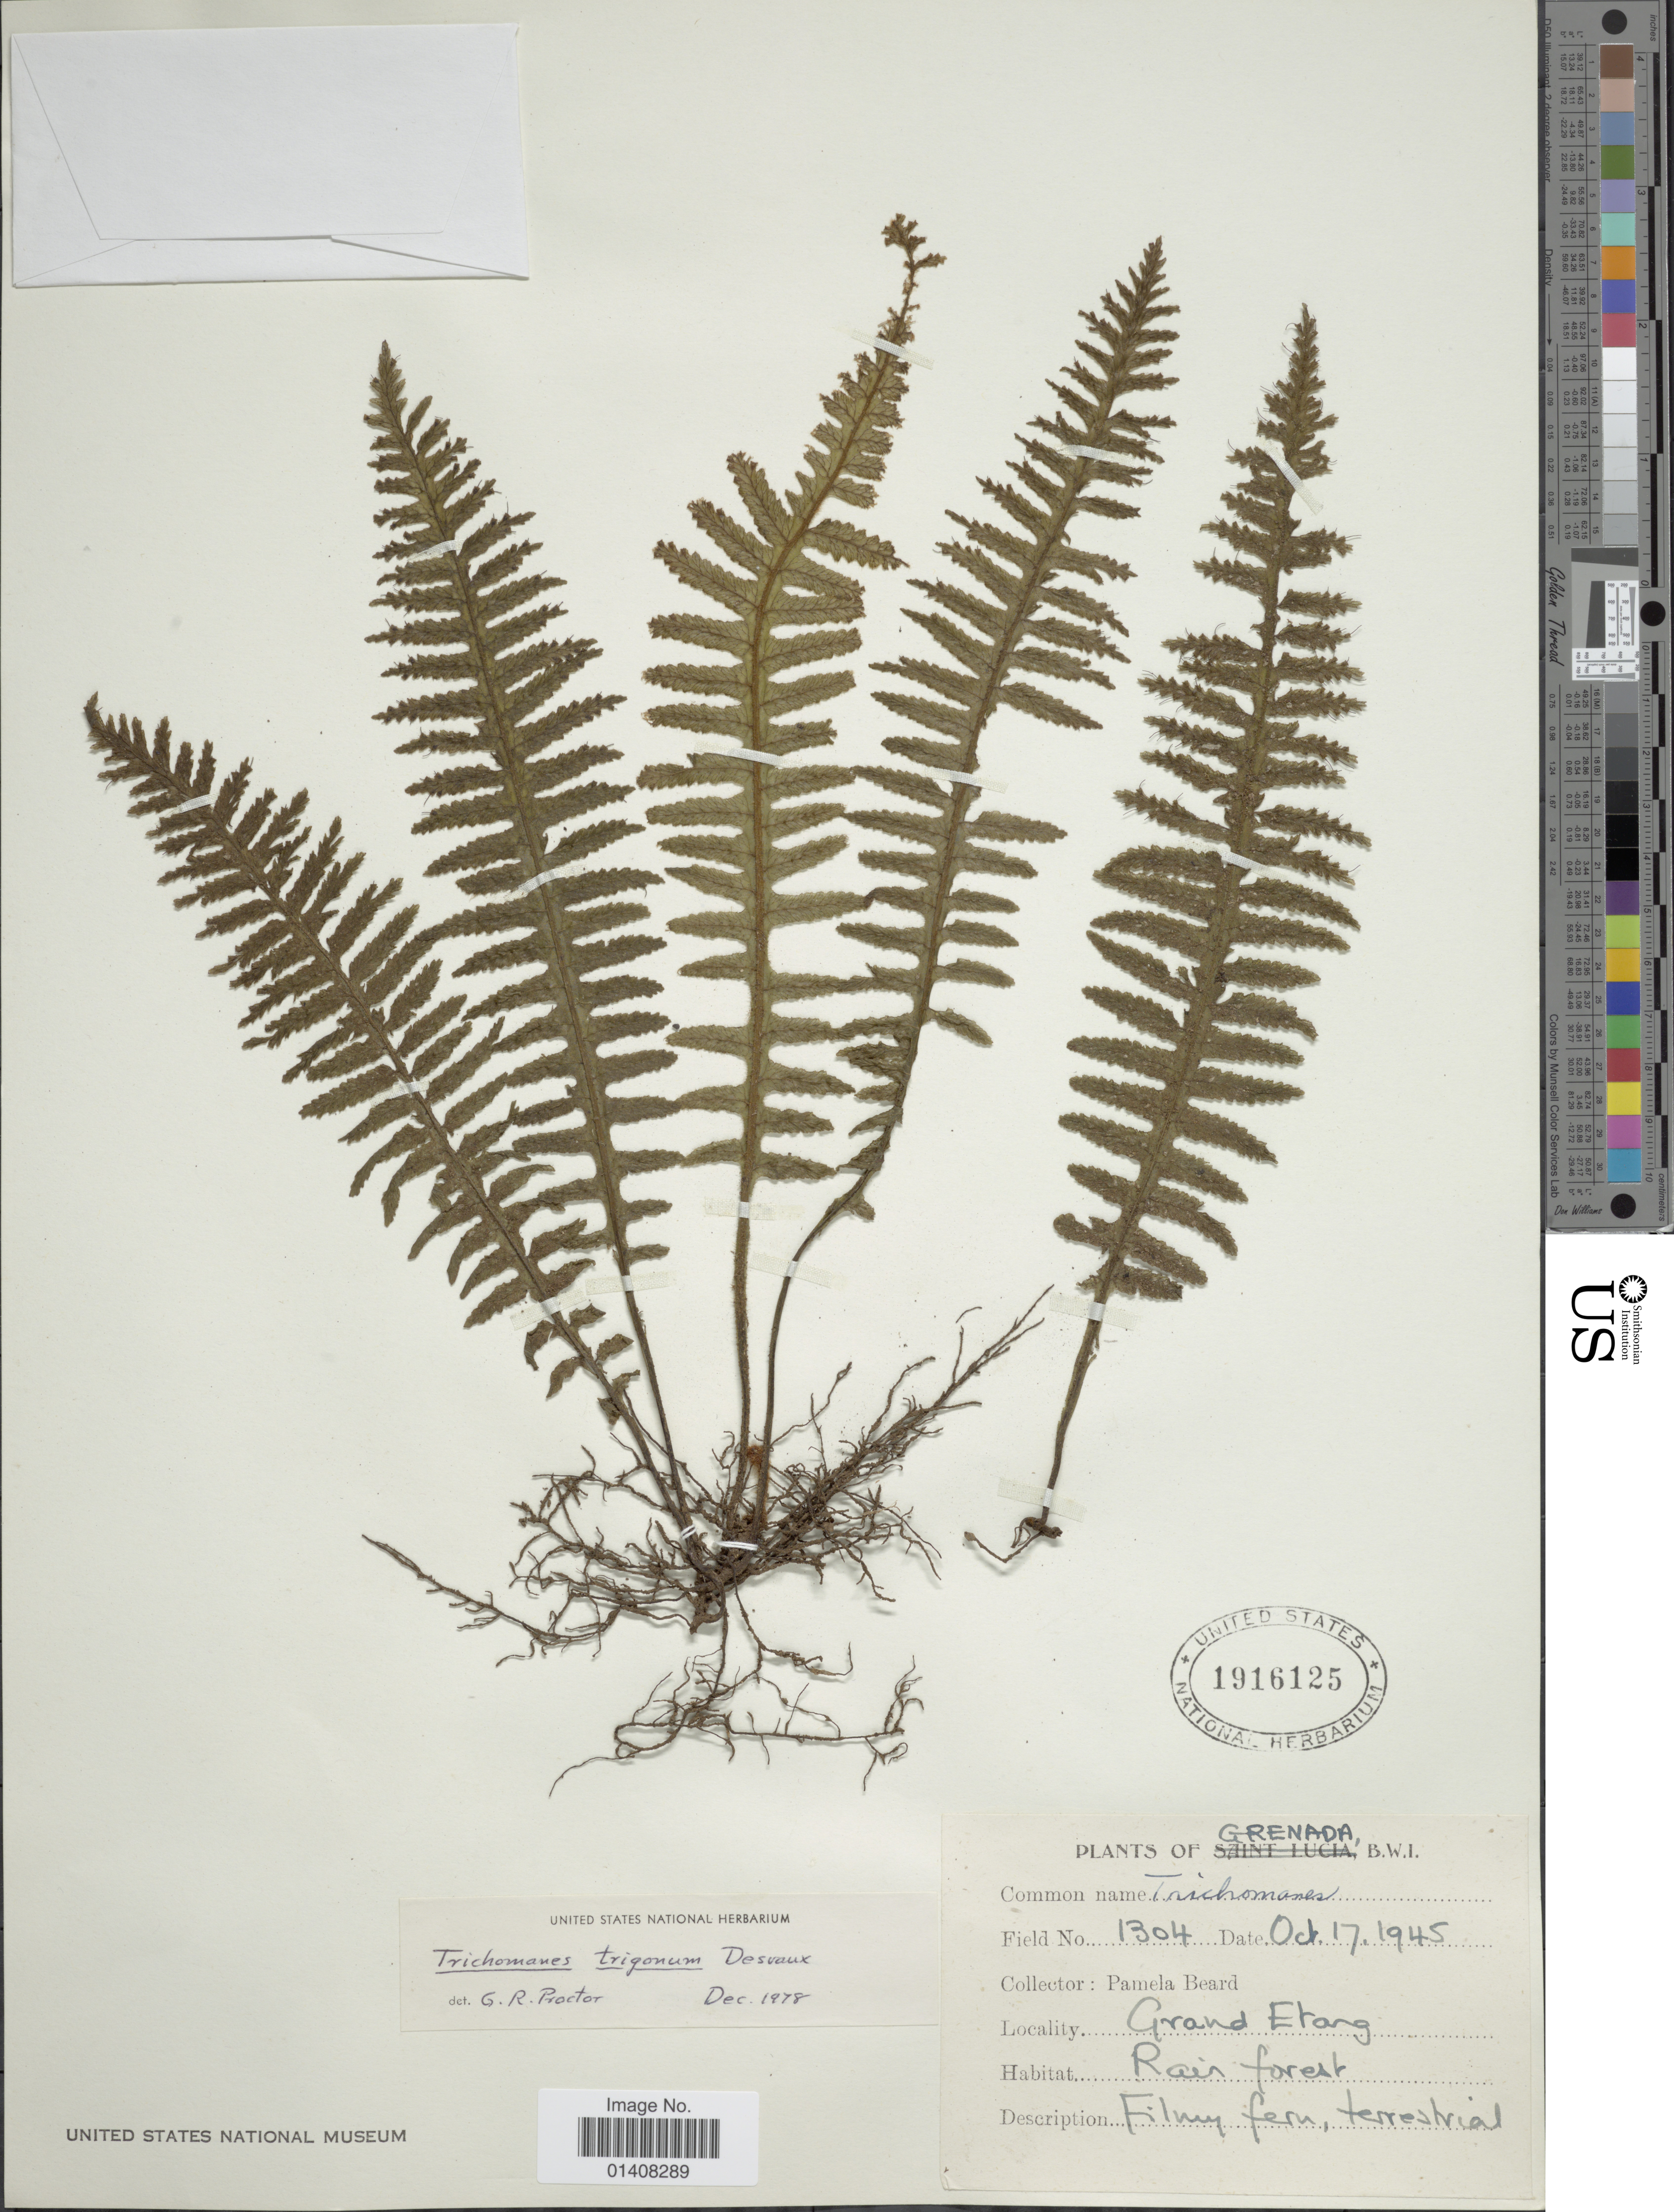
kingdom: Plantae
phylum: Tracheophyta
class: Polypodiopsida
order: Hymenophyllales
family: Hymenophyllaceae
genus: Trichomanes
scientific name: Trichomanes trigonum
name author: Desv.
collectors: P. Beard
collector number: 1304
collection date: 1945-10-17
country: Grenada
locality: Grenada, B.W.I., Grand Etang, Rain forest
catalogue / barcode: US 1916125